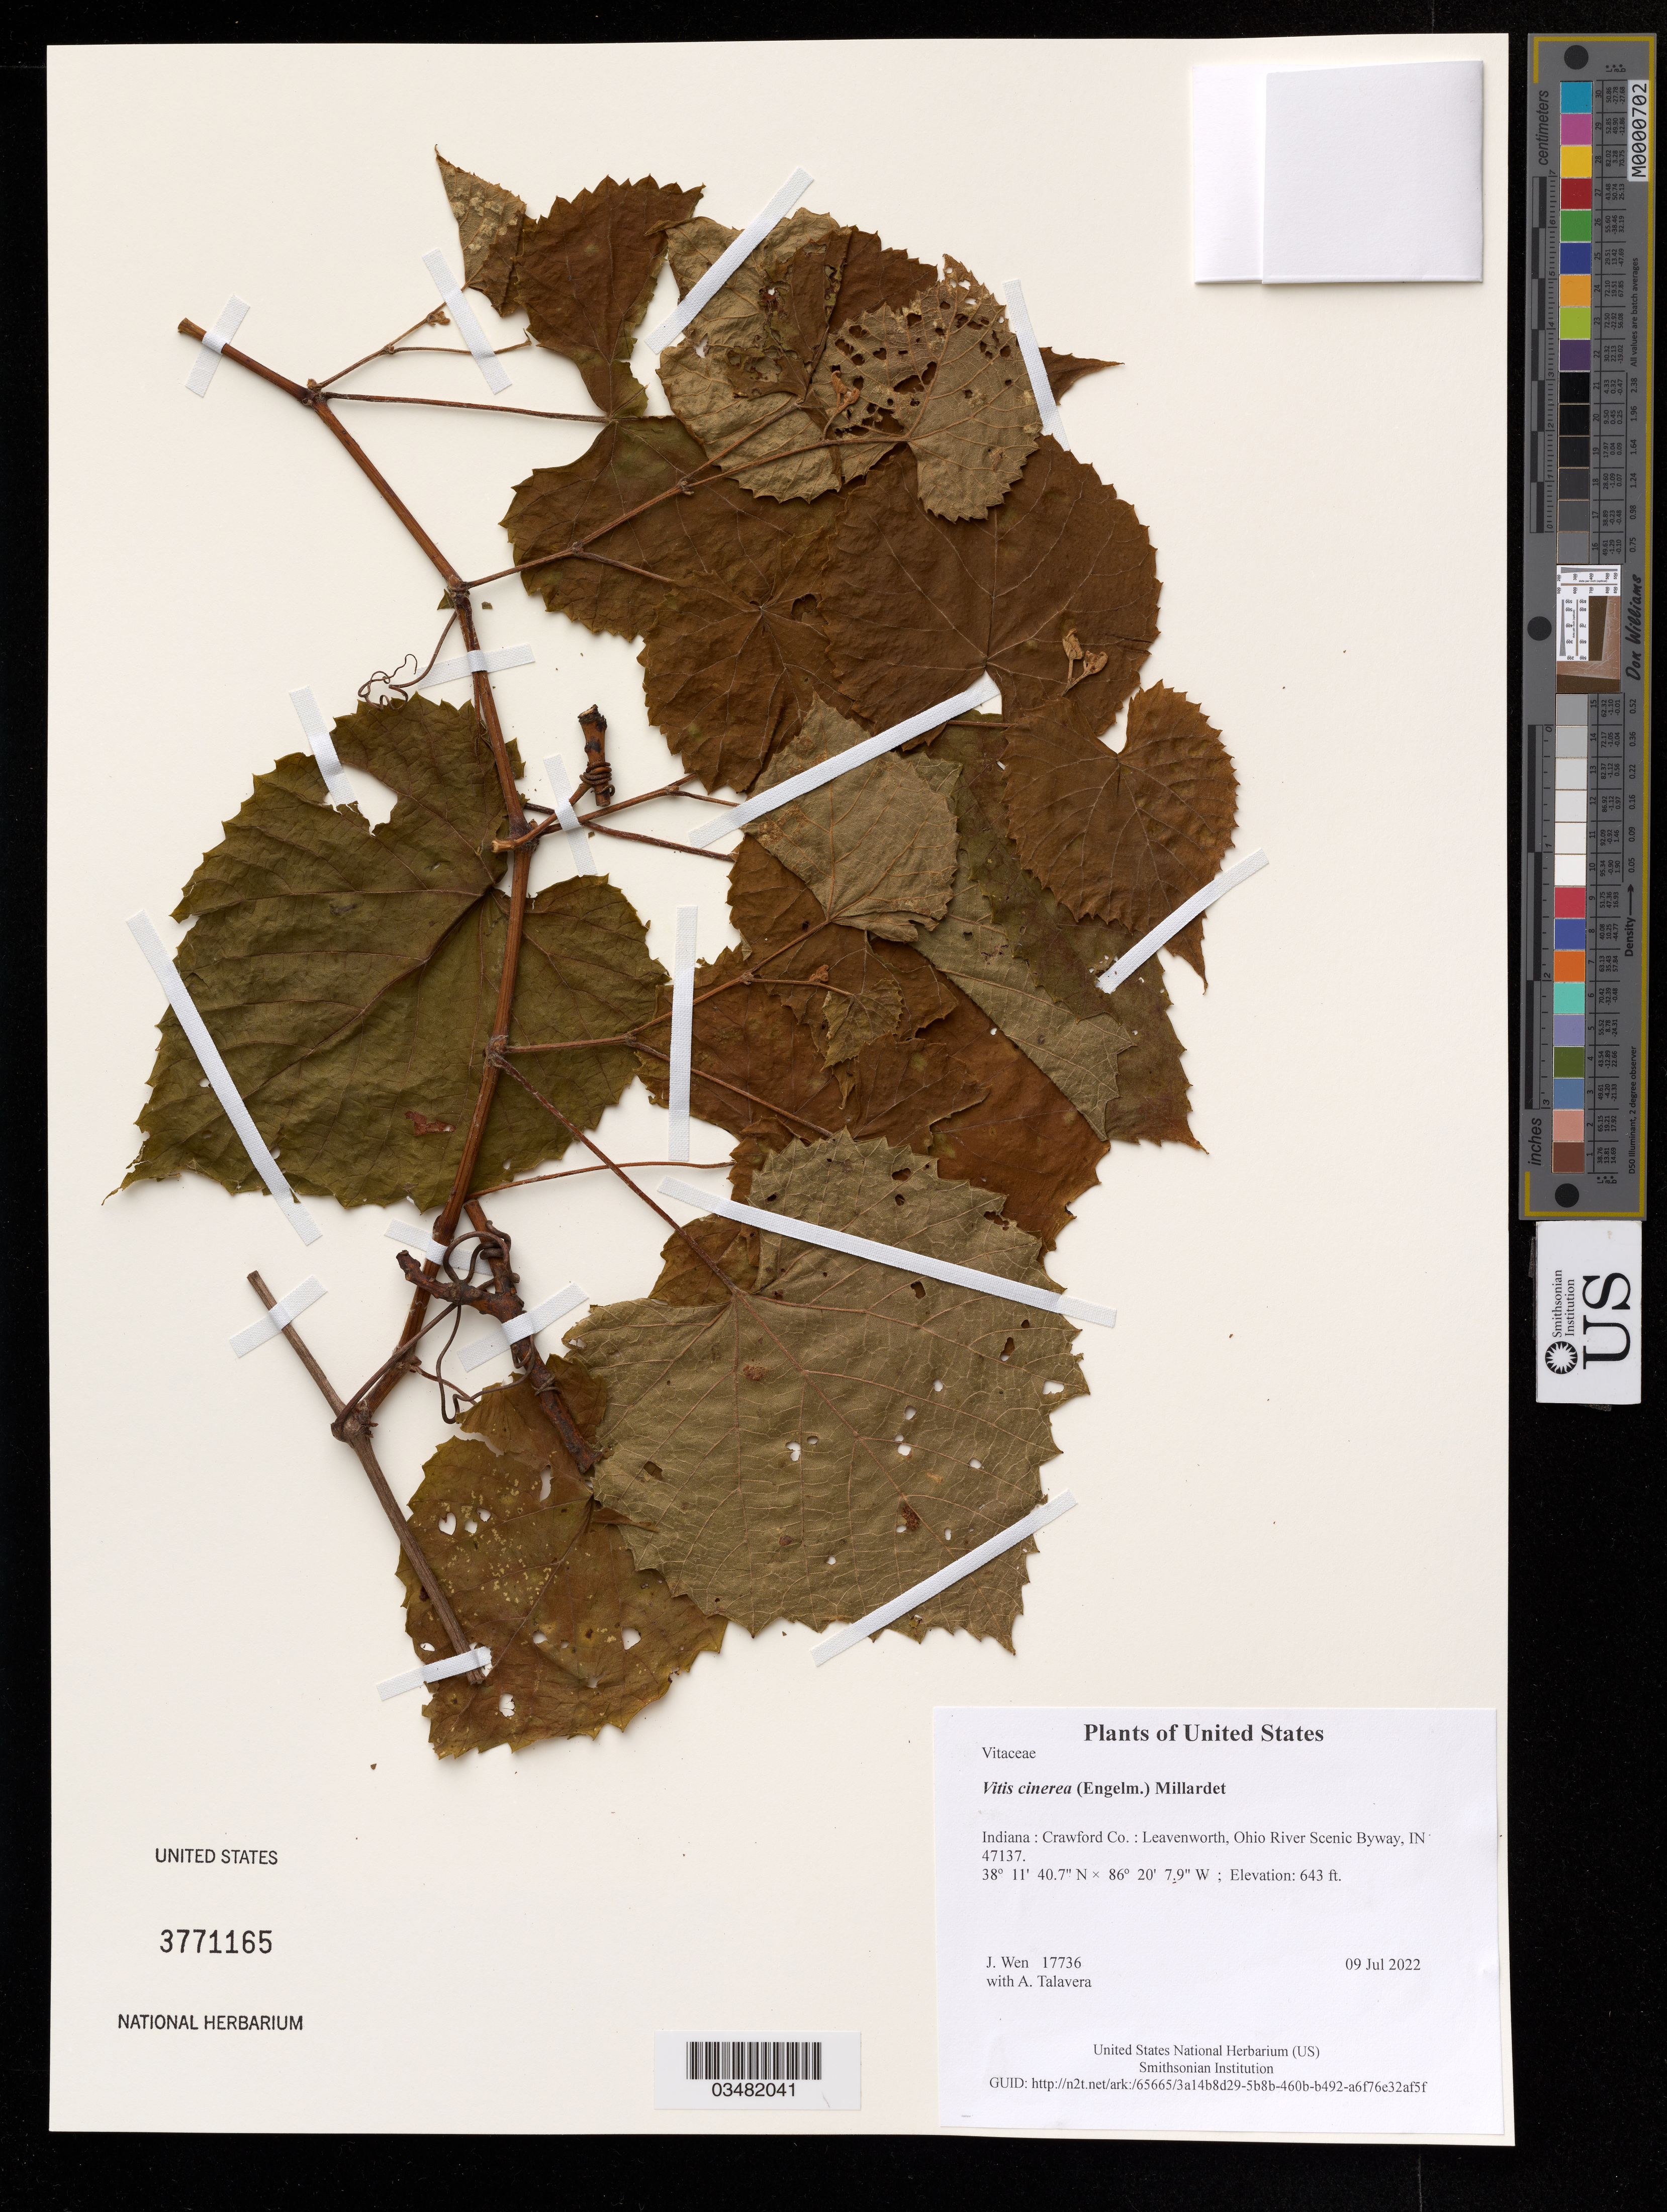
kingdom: Plantae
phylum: Tracheophyta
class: Magnoliopsida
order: Vitales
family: Vitaceae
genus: Vitis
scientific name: Vitis cinerea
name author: (Engelm.) Millardet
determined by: Wen, Jun, (BOT), Smithsonian Institution - National Museum of Natural History (UNITED STATES)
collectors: J. Wen & A. Talavera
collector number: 17736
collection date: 2022-07-09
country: United States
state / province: Indiana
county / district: Crawford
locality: Leavenworth, Ohio River Scenic Byway, IN 47137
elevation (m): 196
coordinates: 38 11.679 N, 86 20.131 W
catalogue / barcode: US 3771165